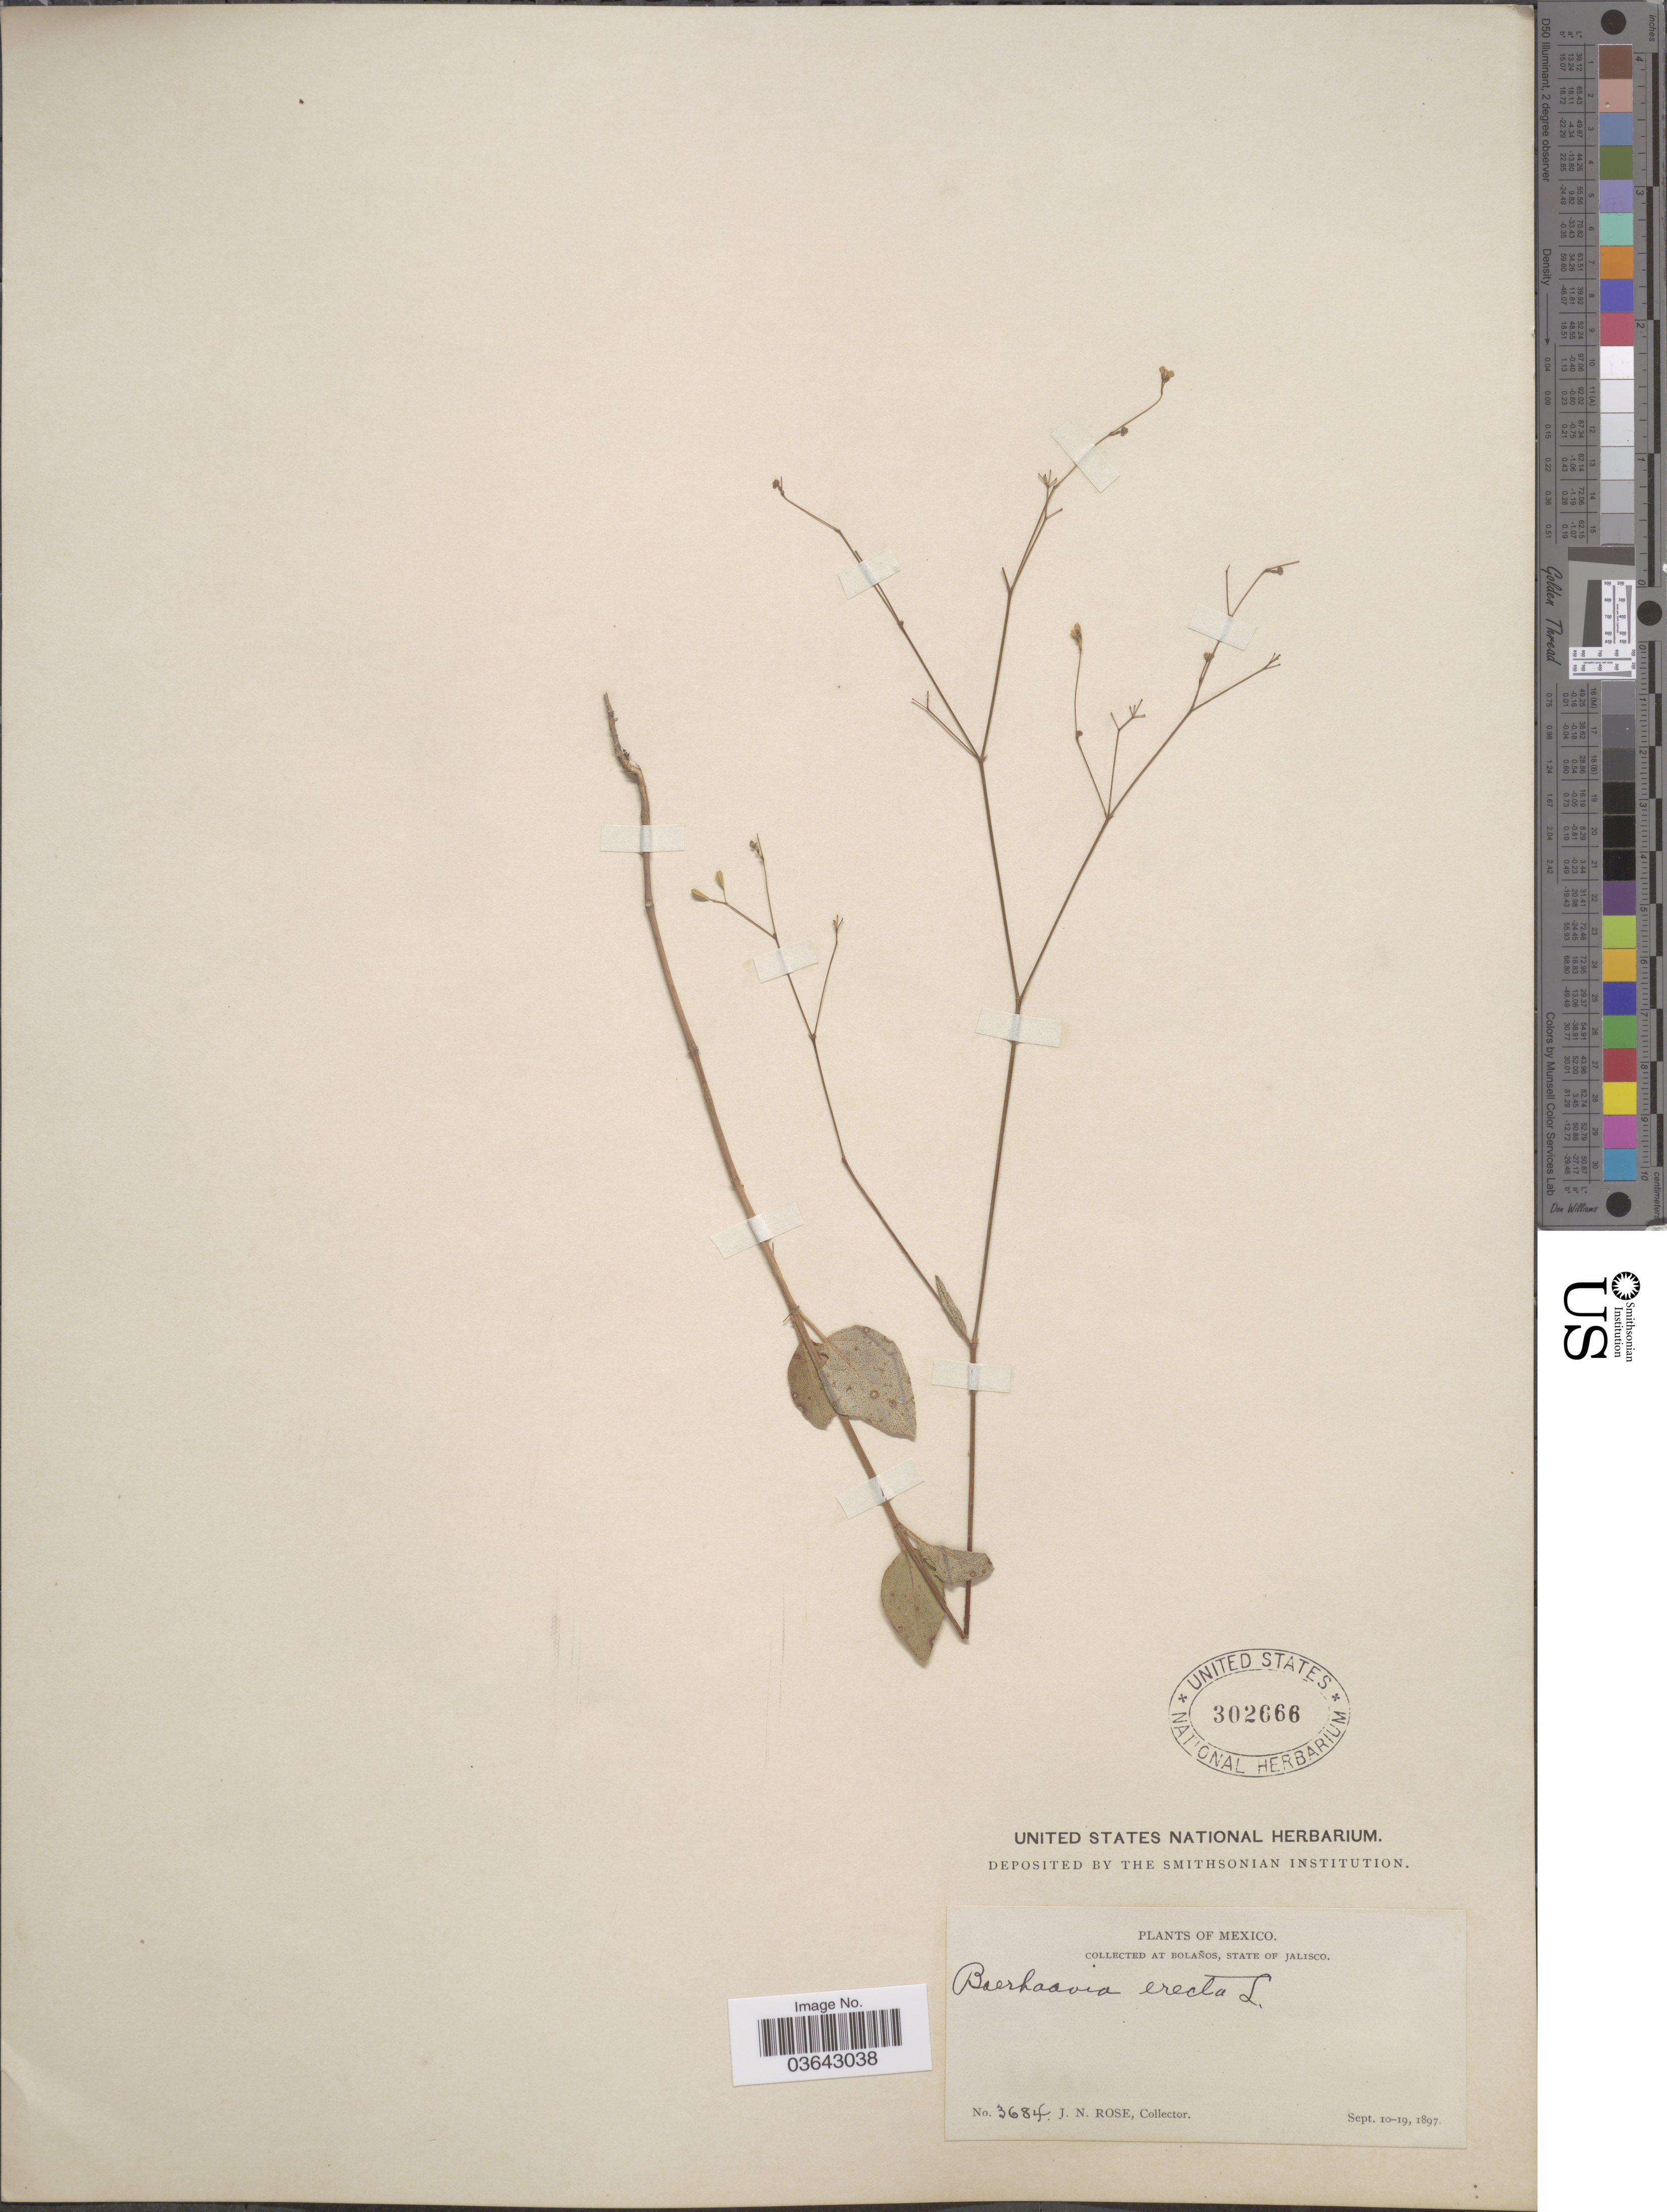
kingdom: Plantae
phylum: Tracheophyta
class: Magnoliopsida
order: Caryophyllales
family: Nyctaginaceae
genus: Boerhavia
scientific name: Boerhavia erecta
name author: L.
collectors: J. N. Rose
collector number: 3684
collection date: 1897-09-10/1897-09-19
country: Mexico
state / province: Jalisco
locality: At Bolaños.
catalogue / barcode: US 302666